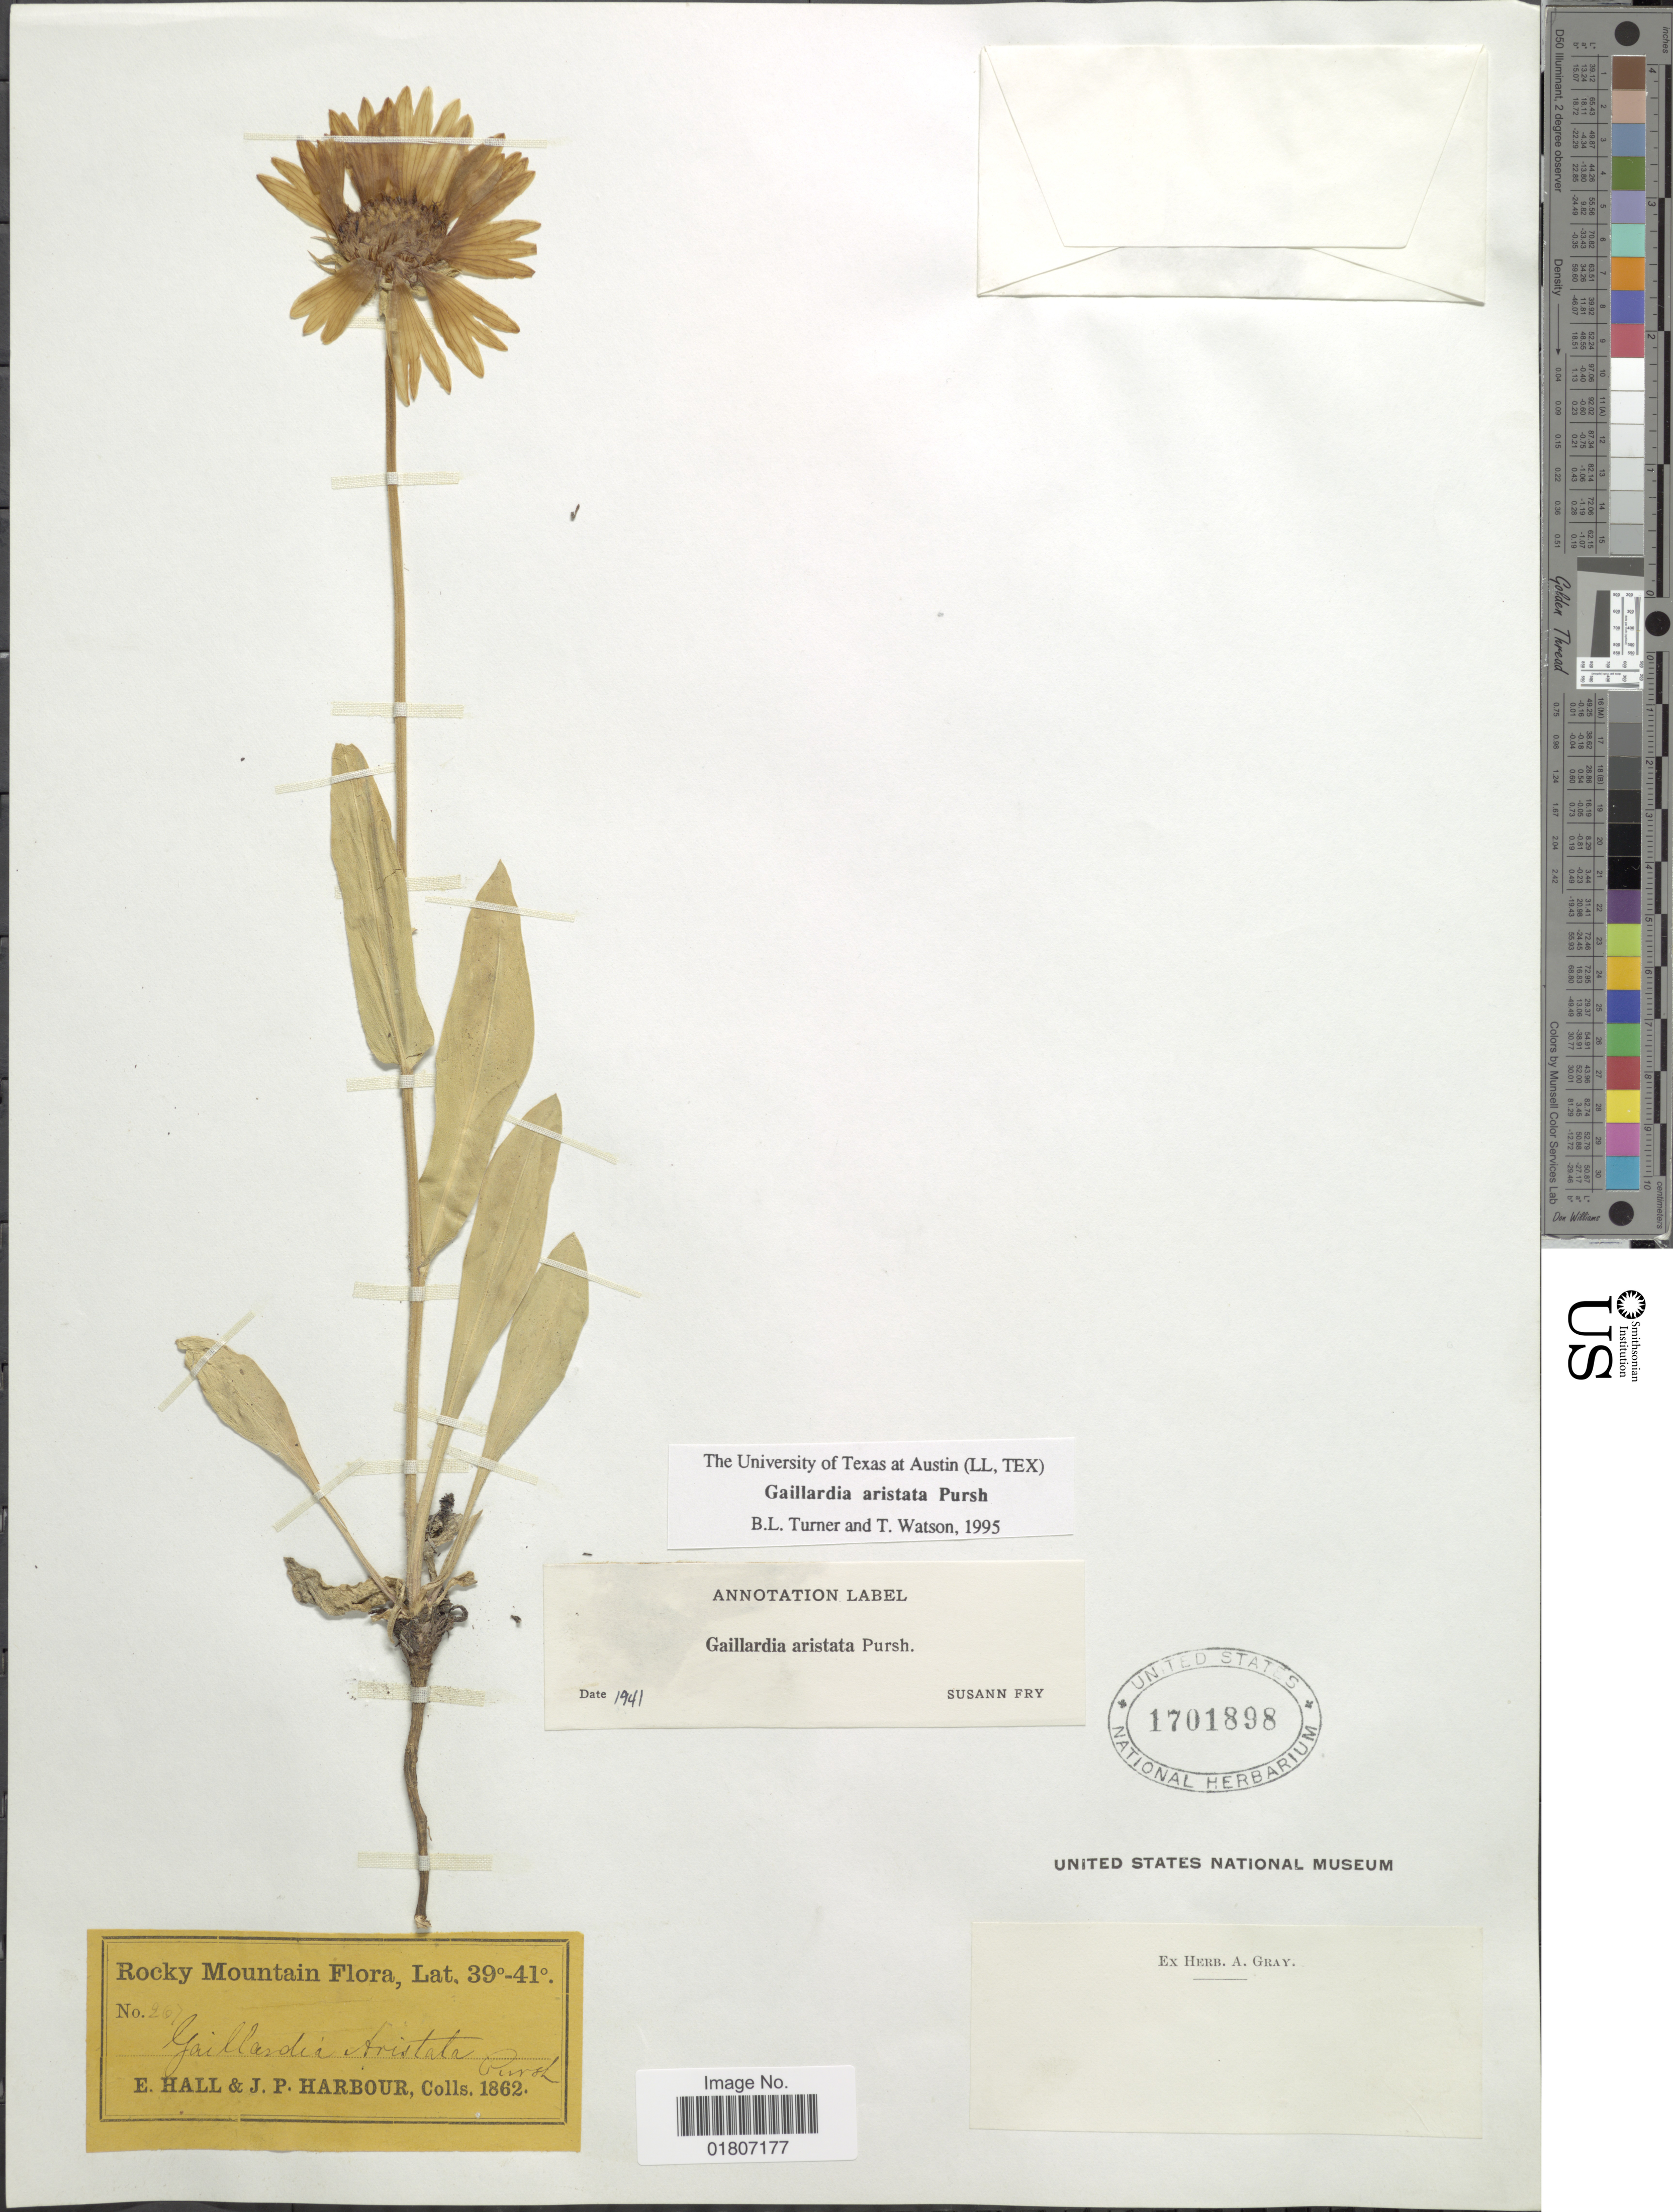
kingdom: Plantae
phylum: Tracheophyta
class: Magnoliopsida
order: Asterales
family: Asteraceae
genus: Gaillardia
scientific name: Gaillardia aristata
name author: Pursh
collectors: E. Hall & J. Harbour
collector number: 267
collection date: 1862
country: United States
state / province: Colorado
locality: Rocky Mtns.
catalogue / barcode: US 1701898